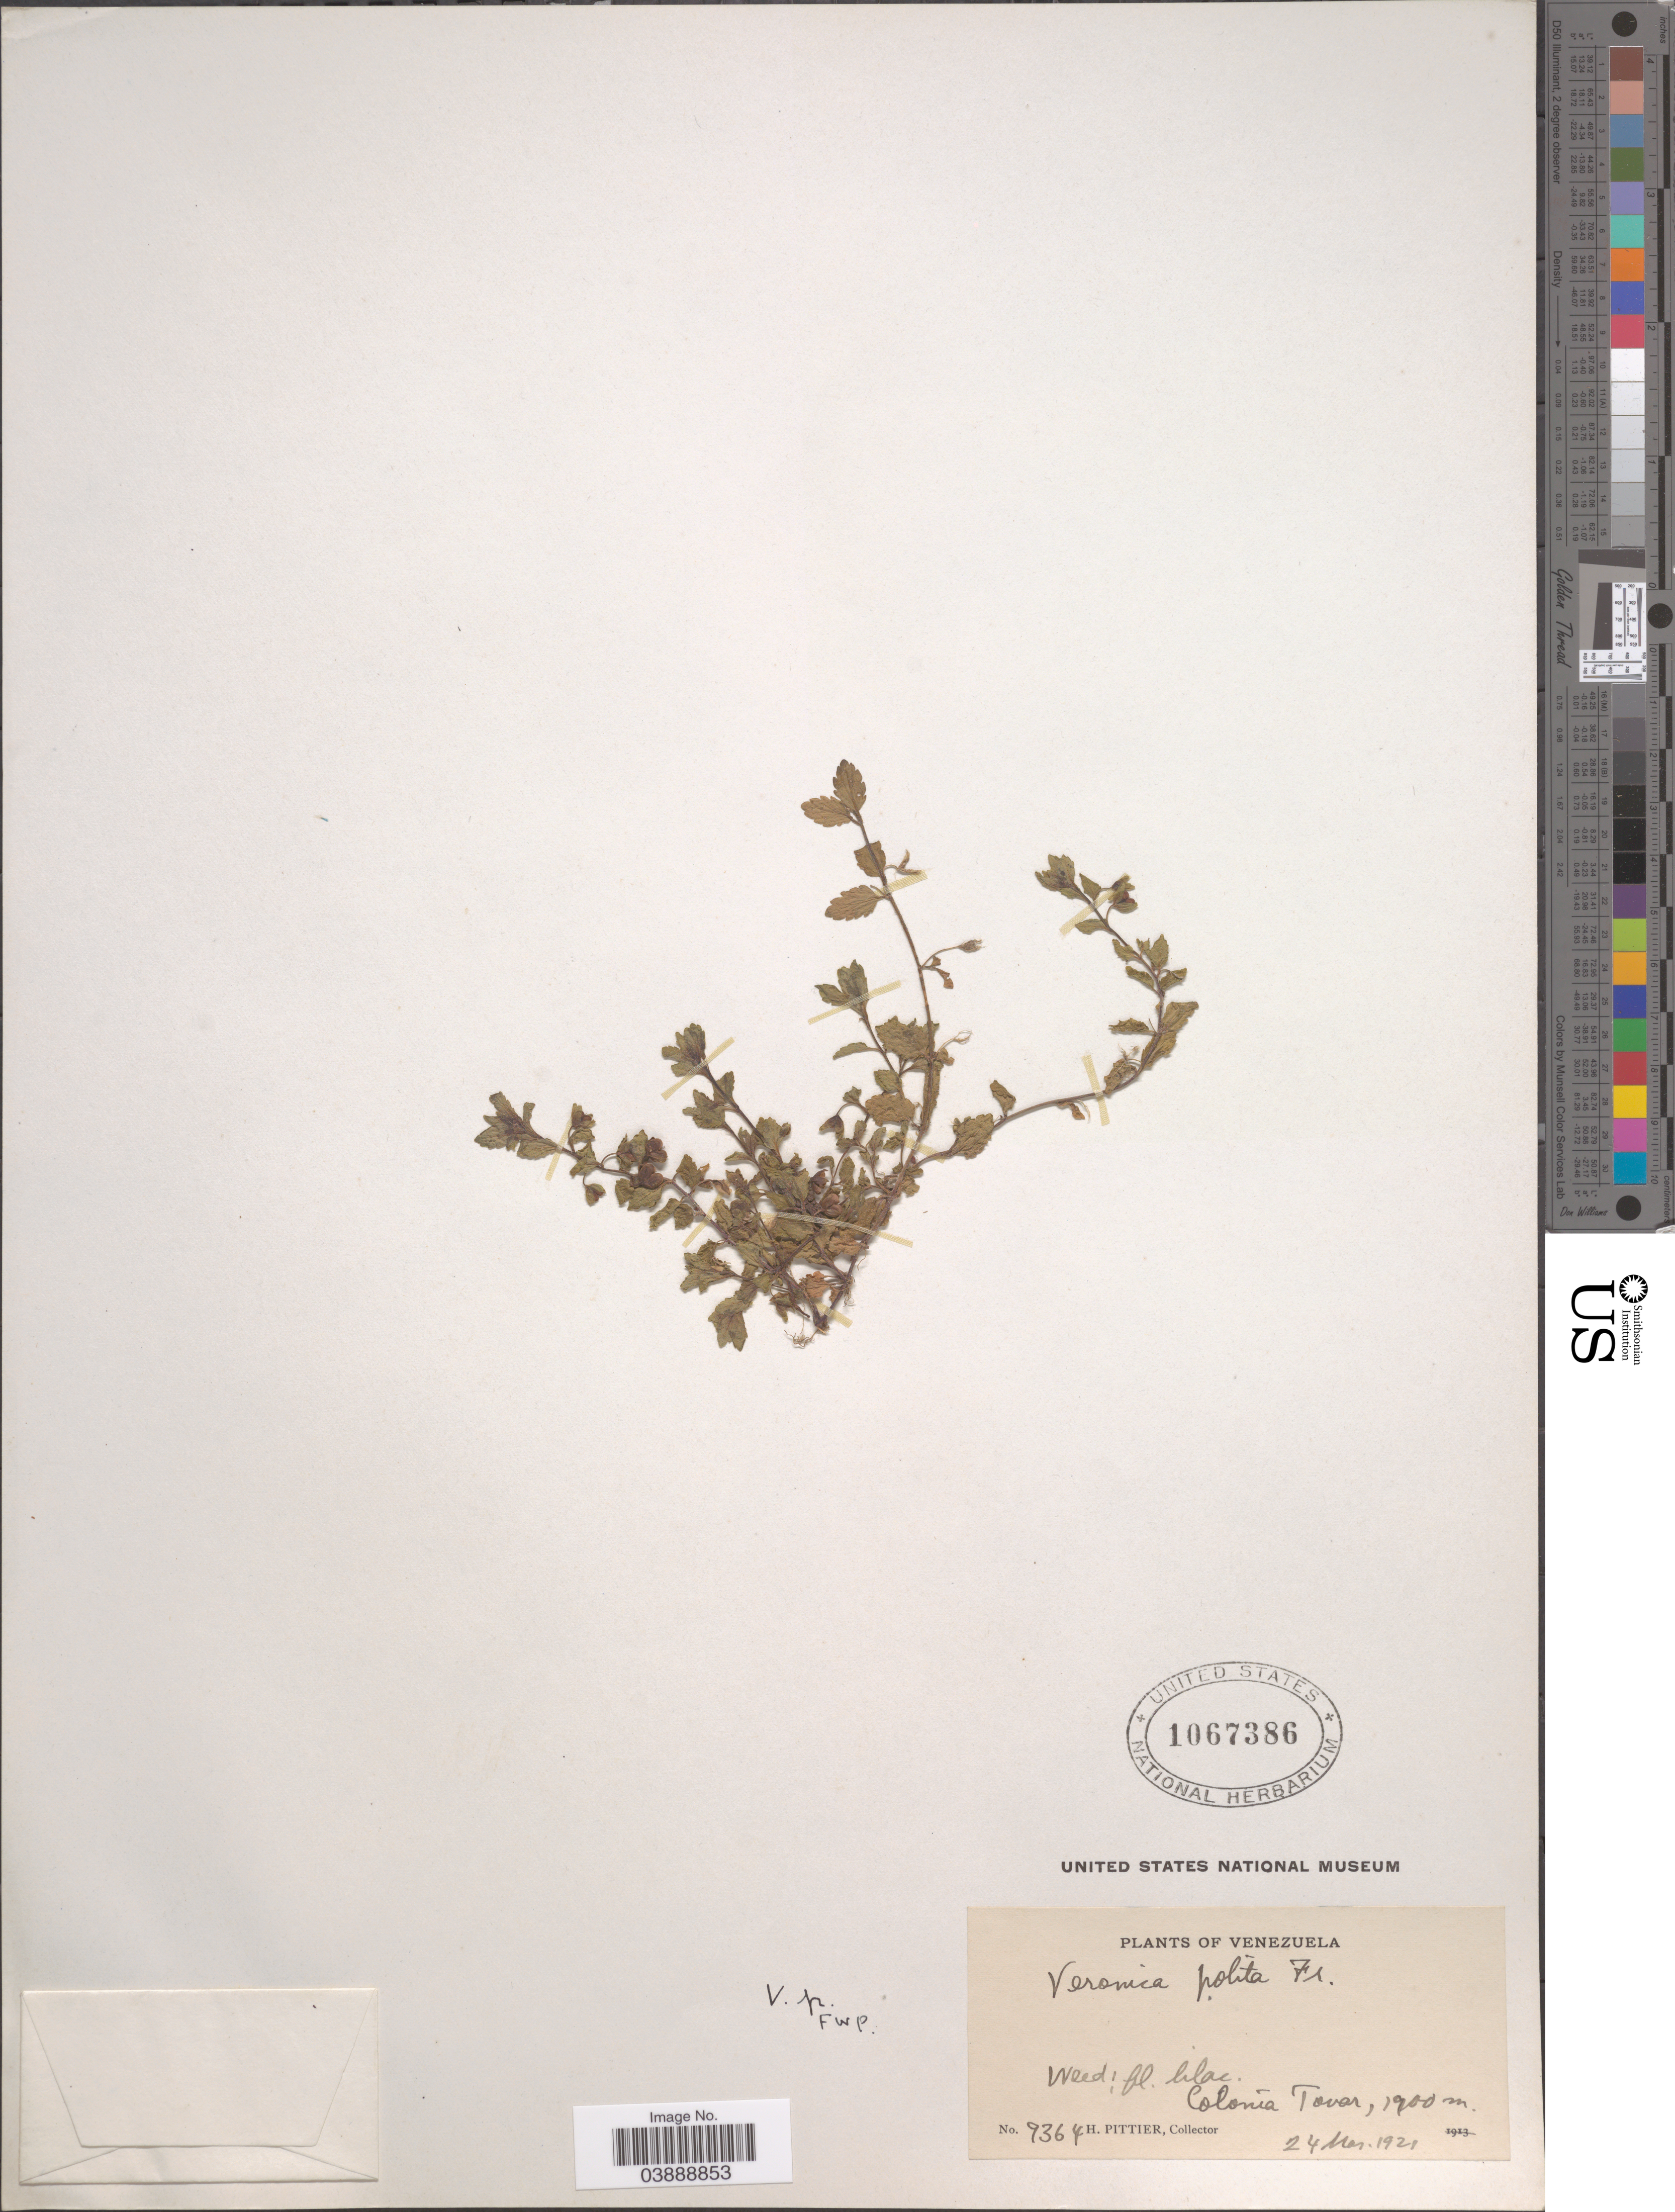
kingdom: Plantae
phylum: Tracheophyta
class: Magnoliopsida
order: Lamiales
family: Plantaginaceae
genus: Veronica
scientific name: Veronica polita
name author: Fr.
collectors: H. F. Pittier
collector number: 9364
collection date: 1921-03-24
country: Venezuela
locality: Colonía Tovar.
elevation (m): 1700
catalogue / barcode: US 1067386